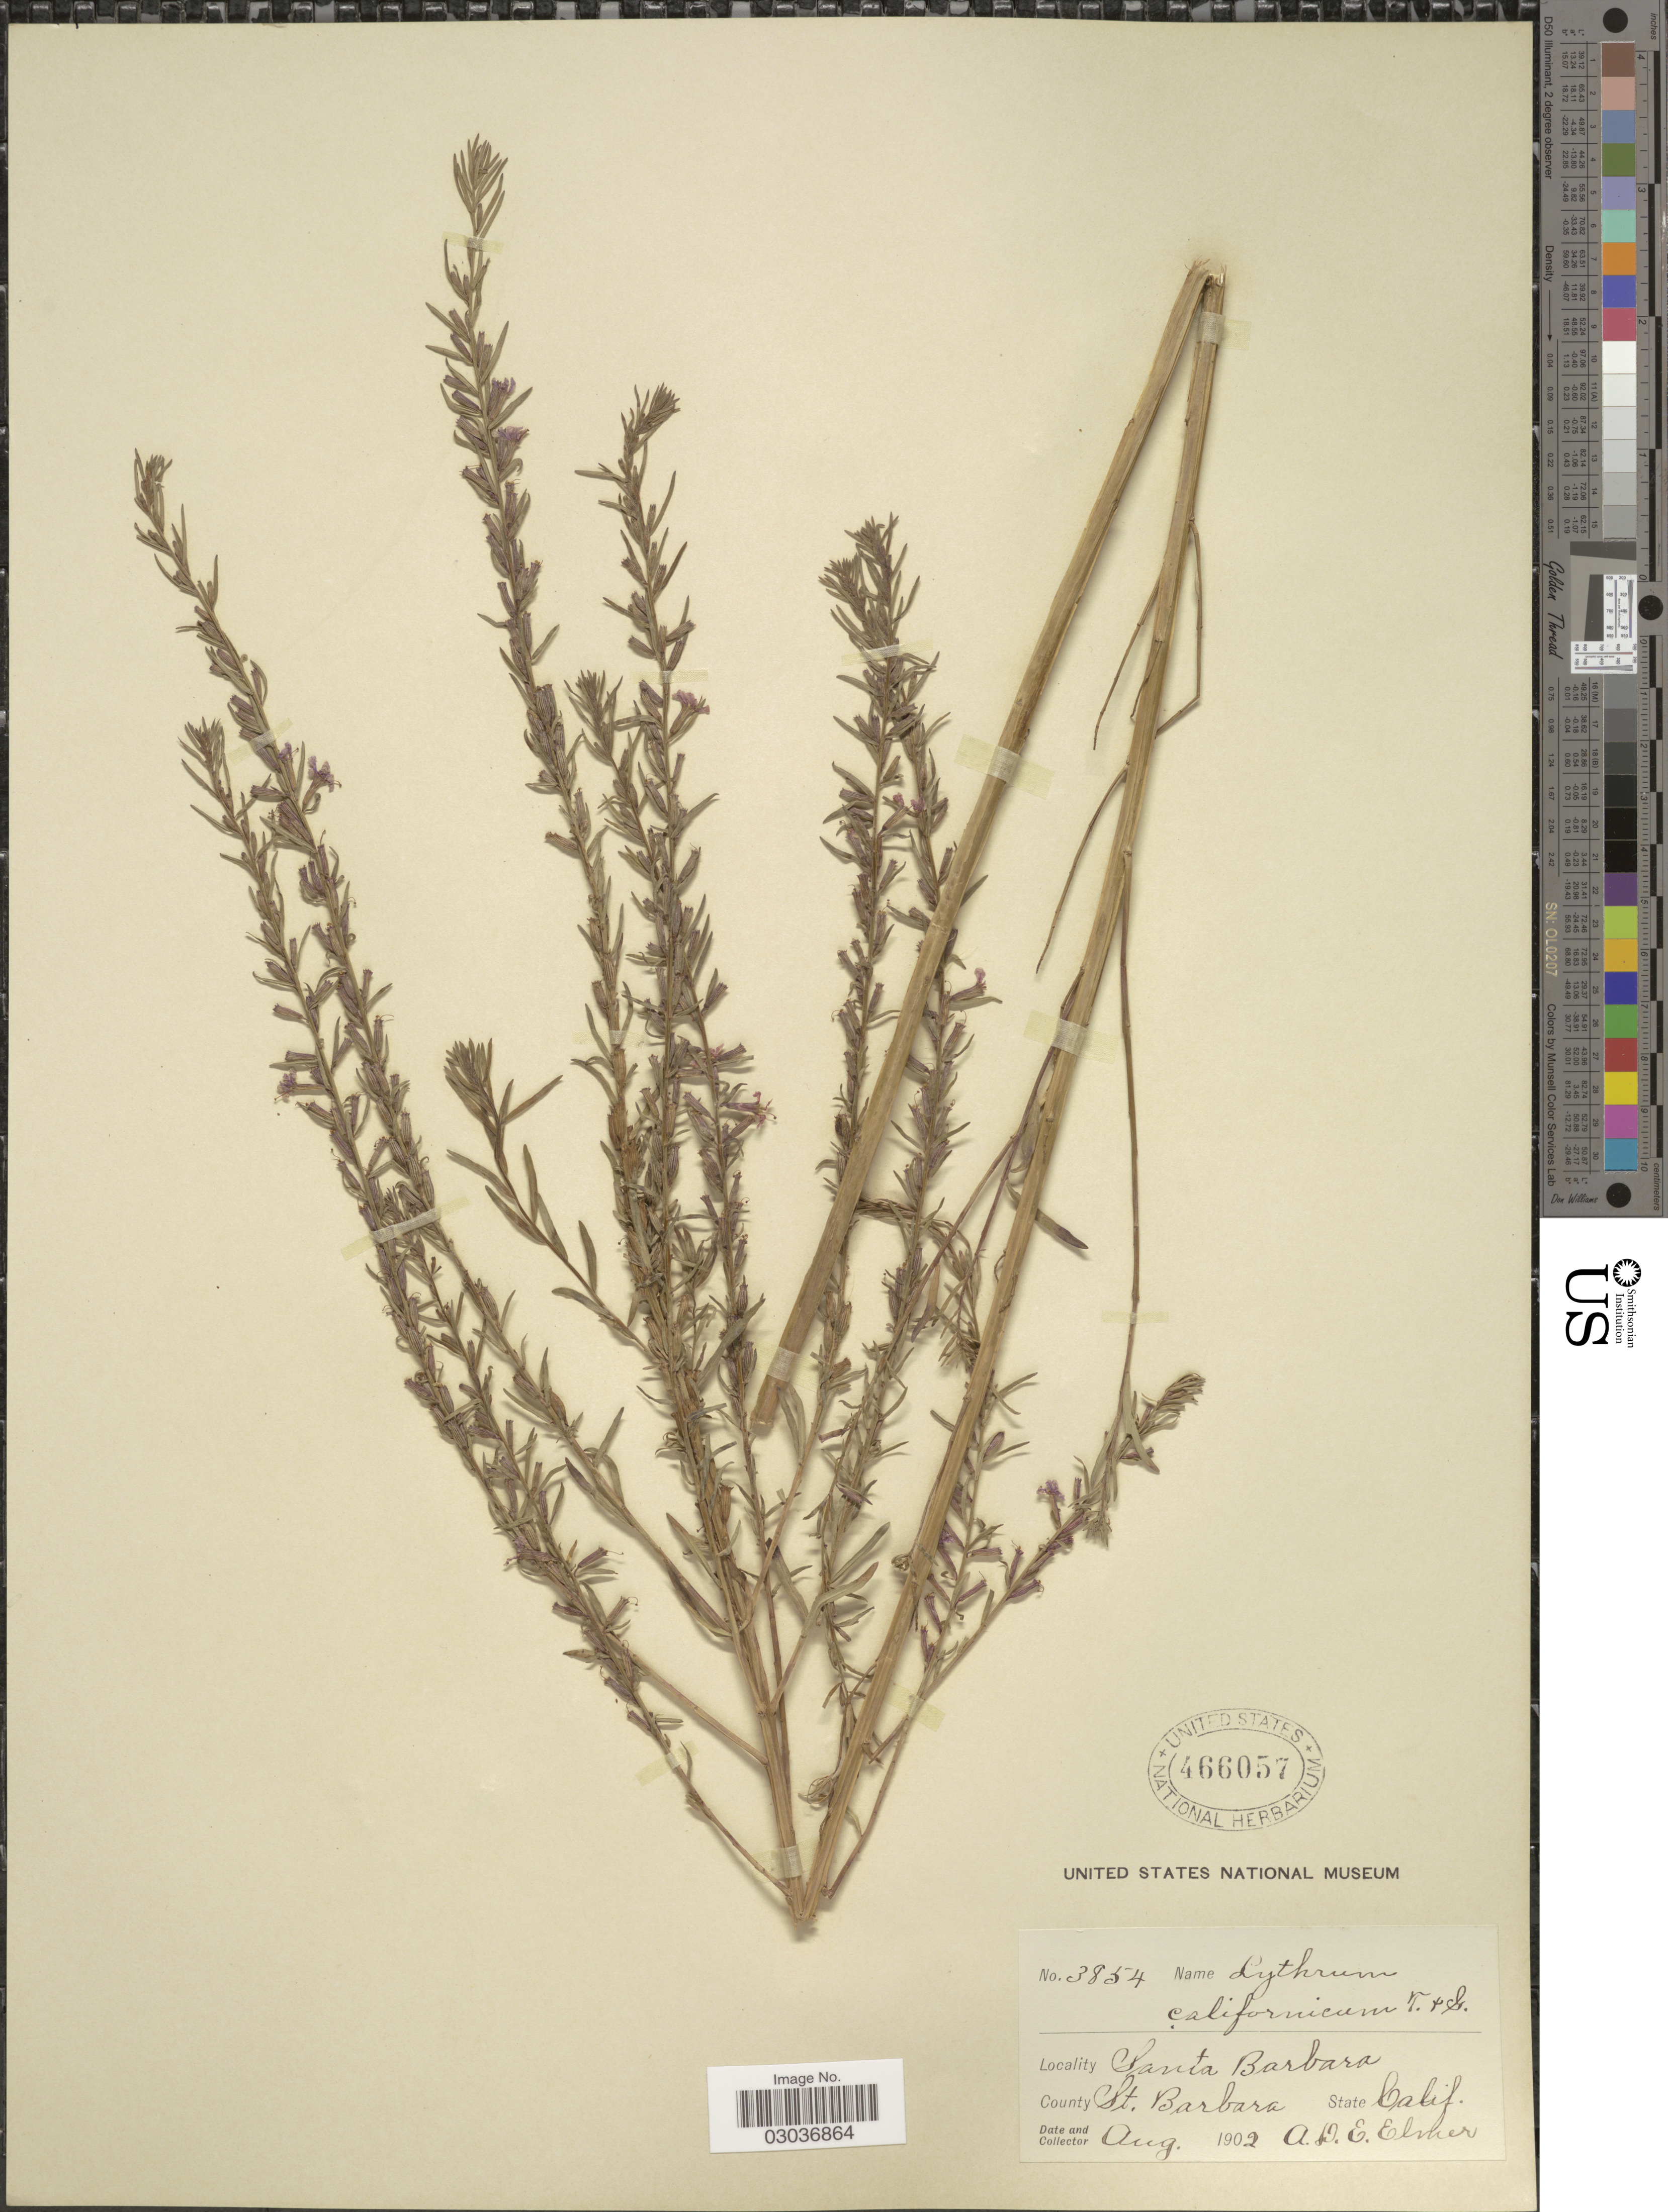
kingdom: Plantae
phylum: Tracheophyta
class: Magnoliopsida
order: Myrtales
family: Lythraceae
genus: Lythrum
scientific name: Lythrum californicum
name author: Torr. & A. Gray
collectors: A. D. E. Elmer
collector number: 3854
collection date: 1902-08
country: United States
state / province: California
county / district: Santa Barbara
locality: Santa Barbara, County St. Barbara.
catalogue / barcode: US 466057